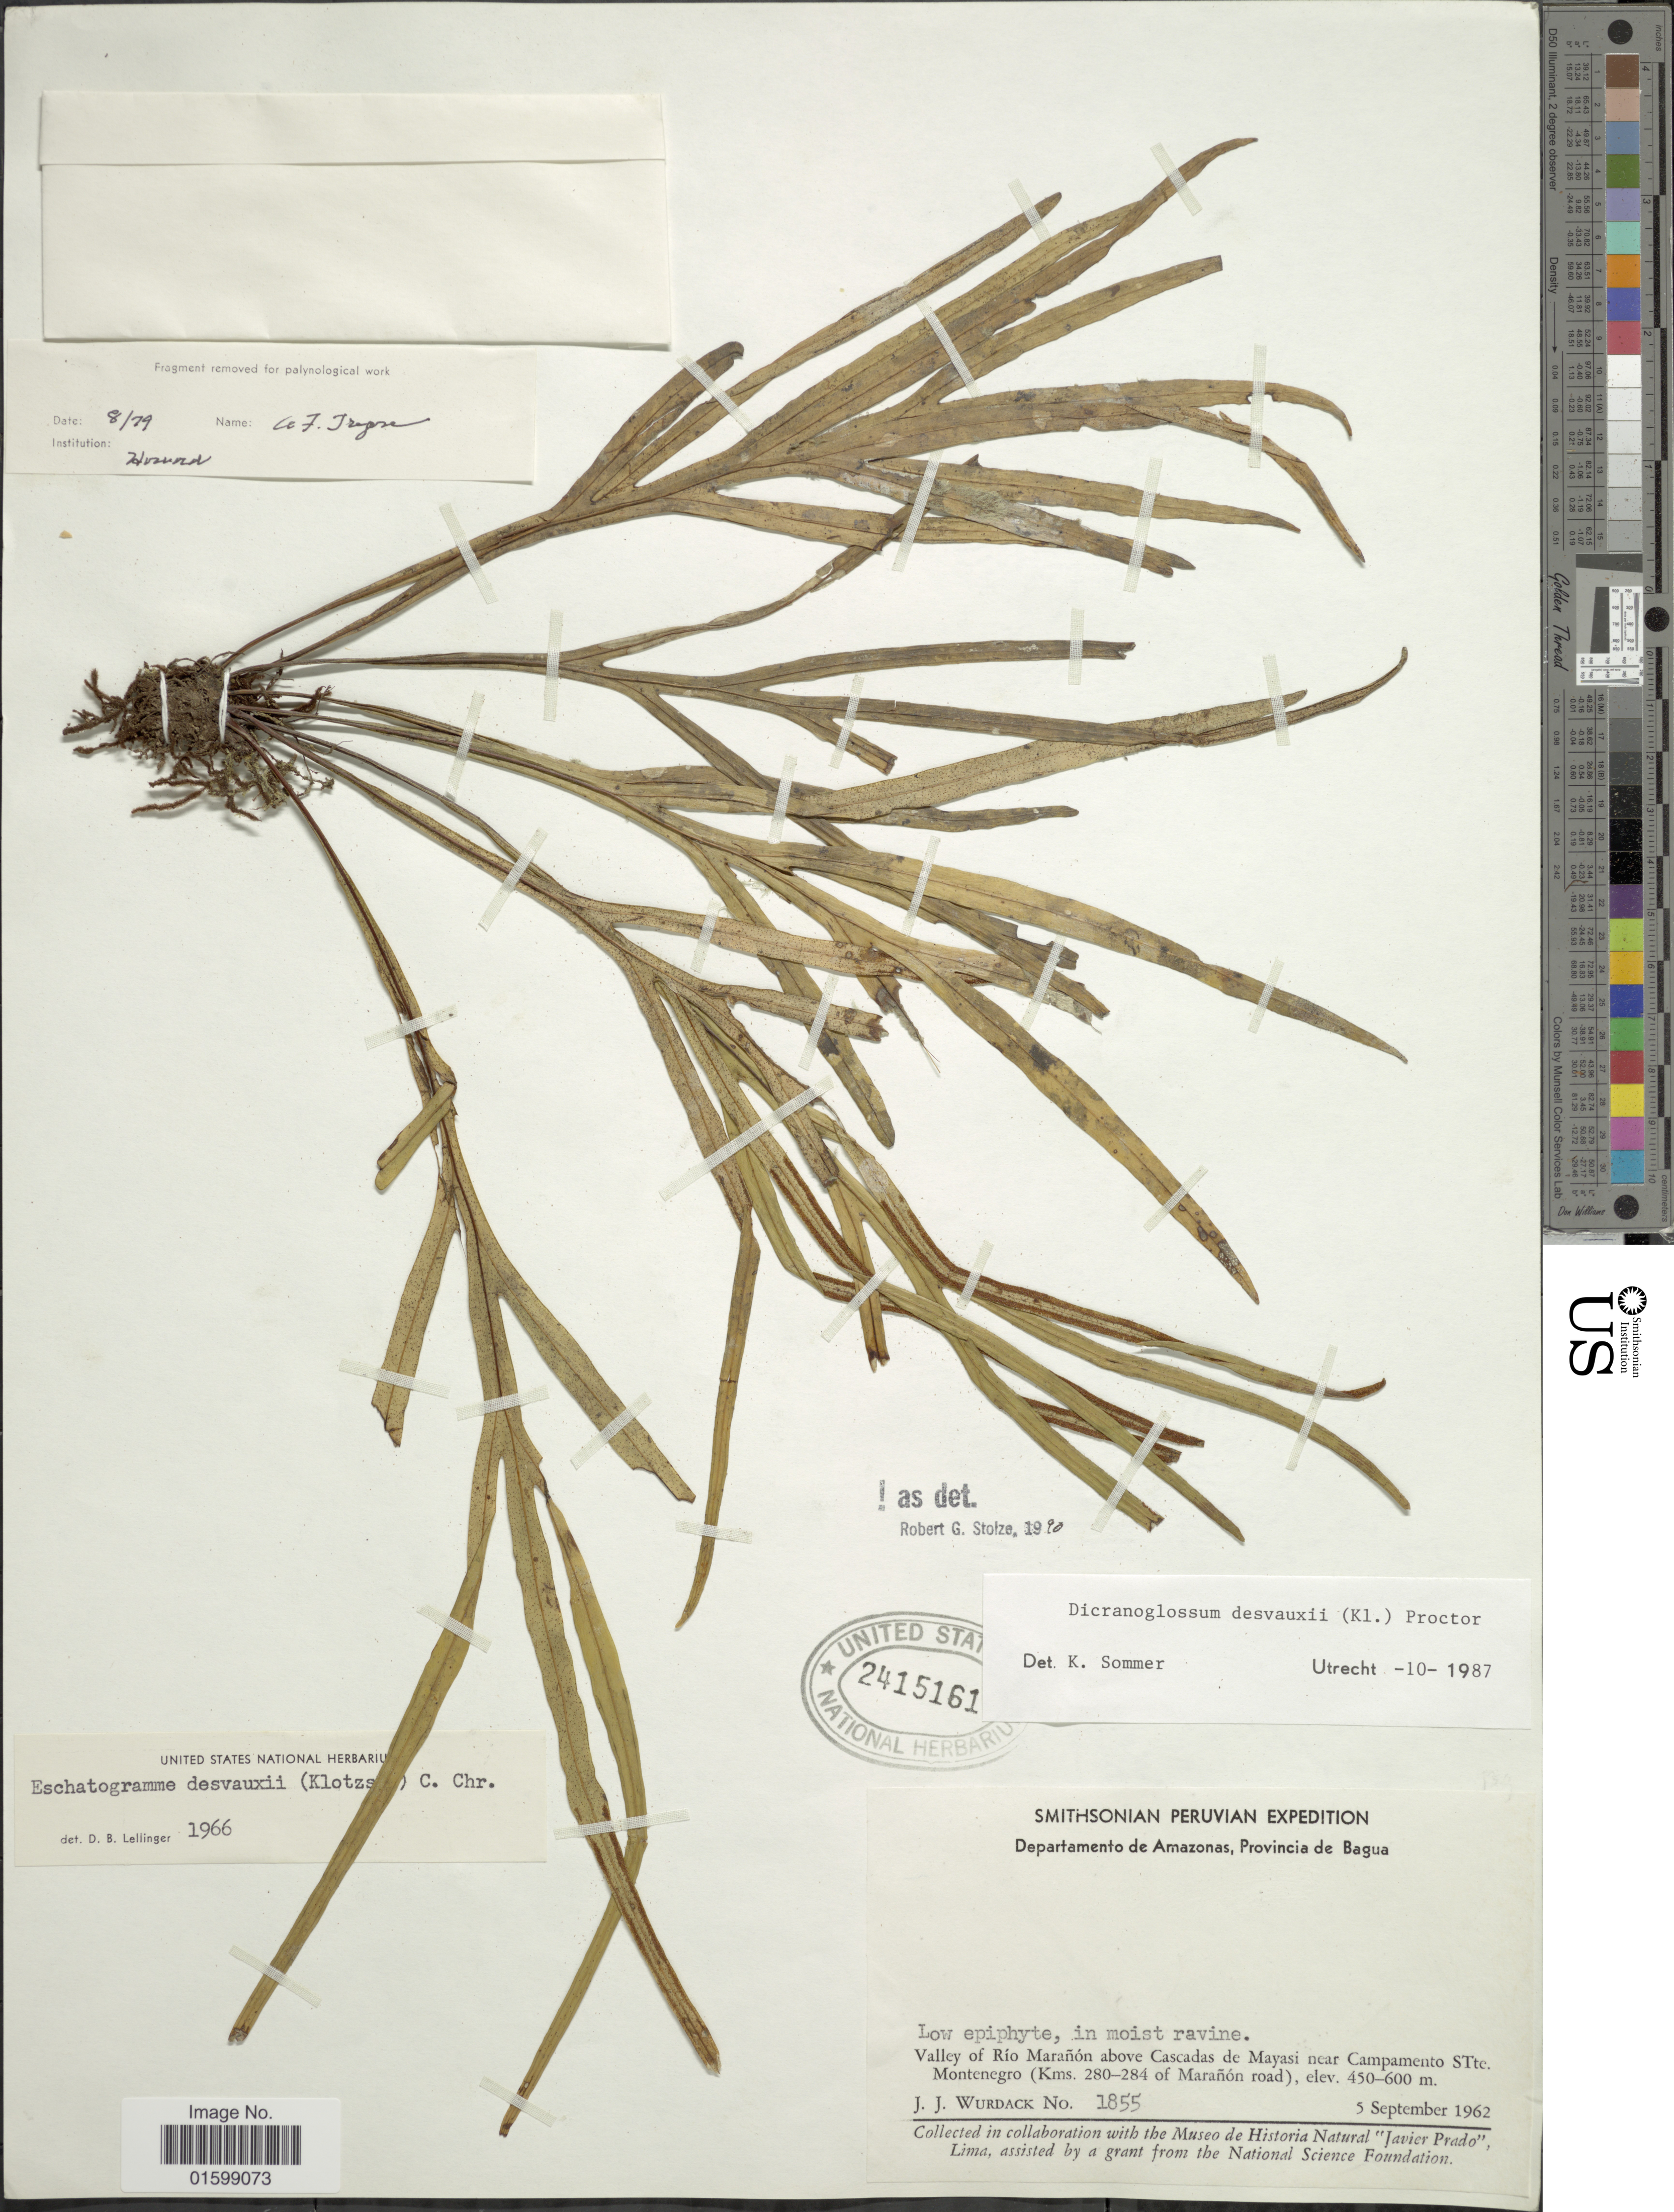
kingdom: Plantae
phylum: Tracheophyta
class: Polypodiopsida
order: Polypodiales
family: Polypodiaceae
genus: Pleopeltis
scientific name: Pleopeltis desvauxii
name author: (Klotzsch) Salino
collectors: J. J. Wurdack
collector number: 1855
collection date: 1962-09-05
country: Peru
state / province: Amazonas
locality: Departamento de Amazonas, Provincia de Bagua, in moist ravine, valley of Río Marañón above Cascadas de Mayasi near Campamento STte. Montenegro (kms. 280-284 of Marañon road)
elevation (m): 450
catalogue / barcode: US 2415161